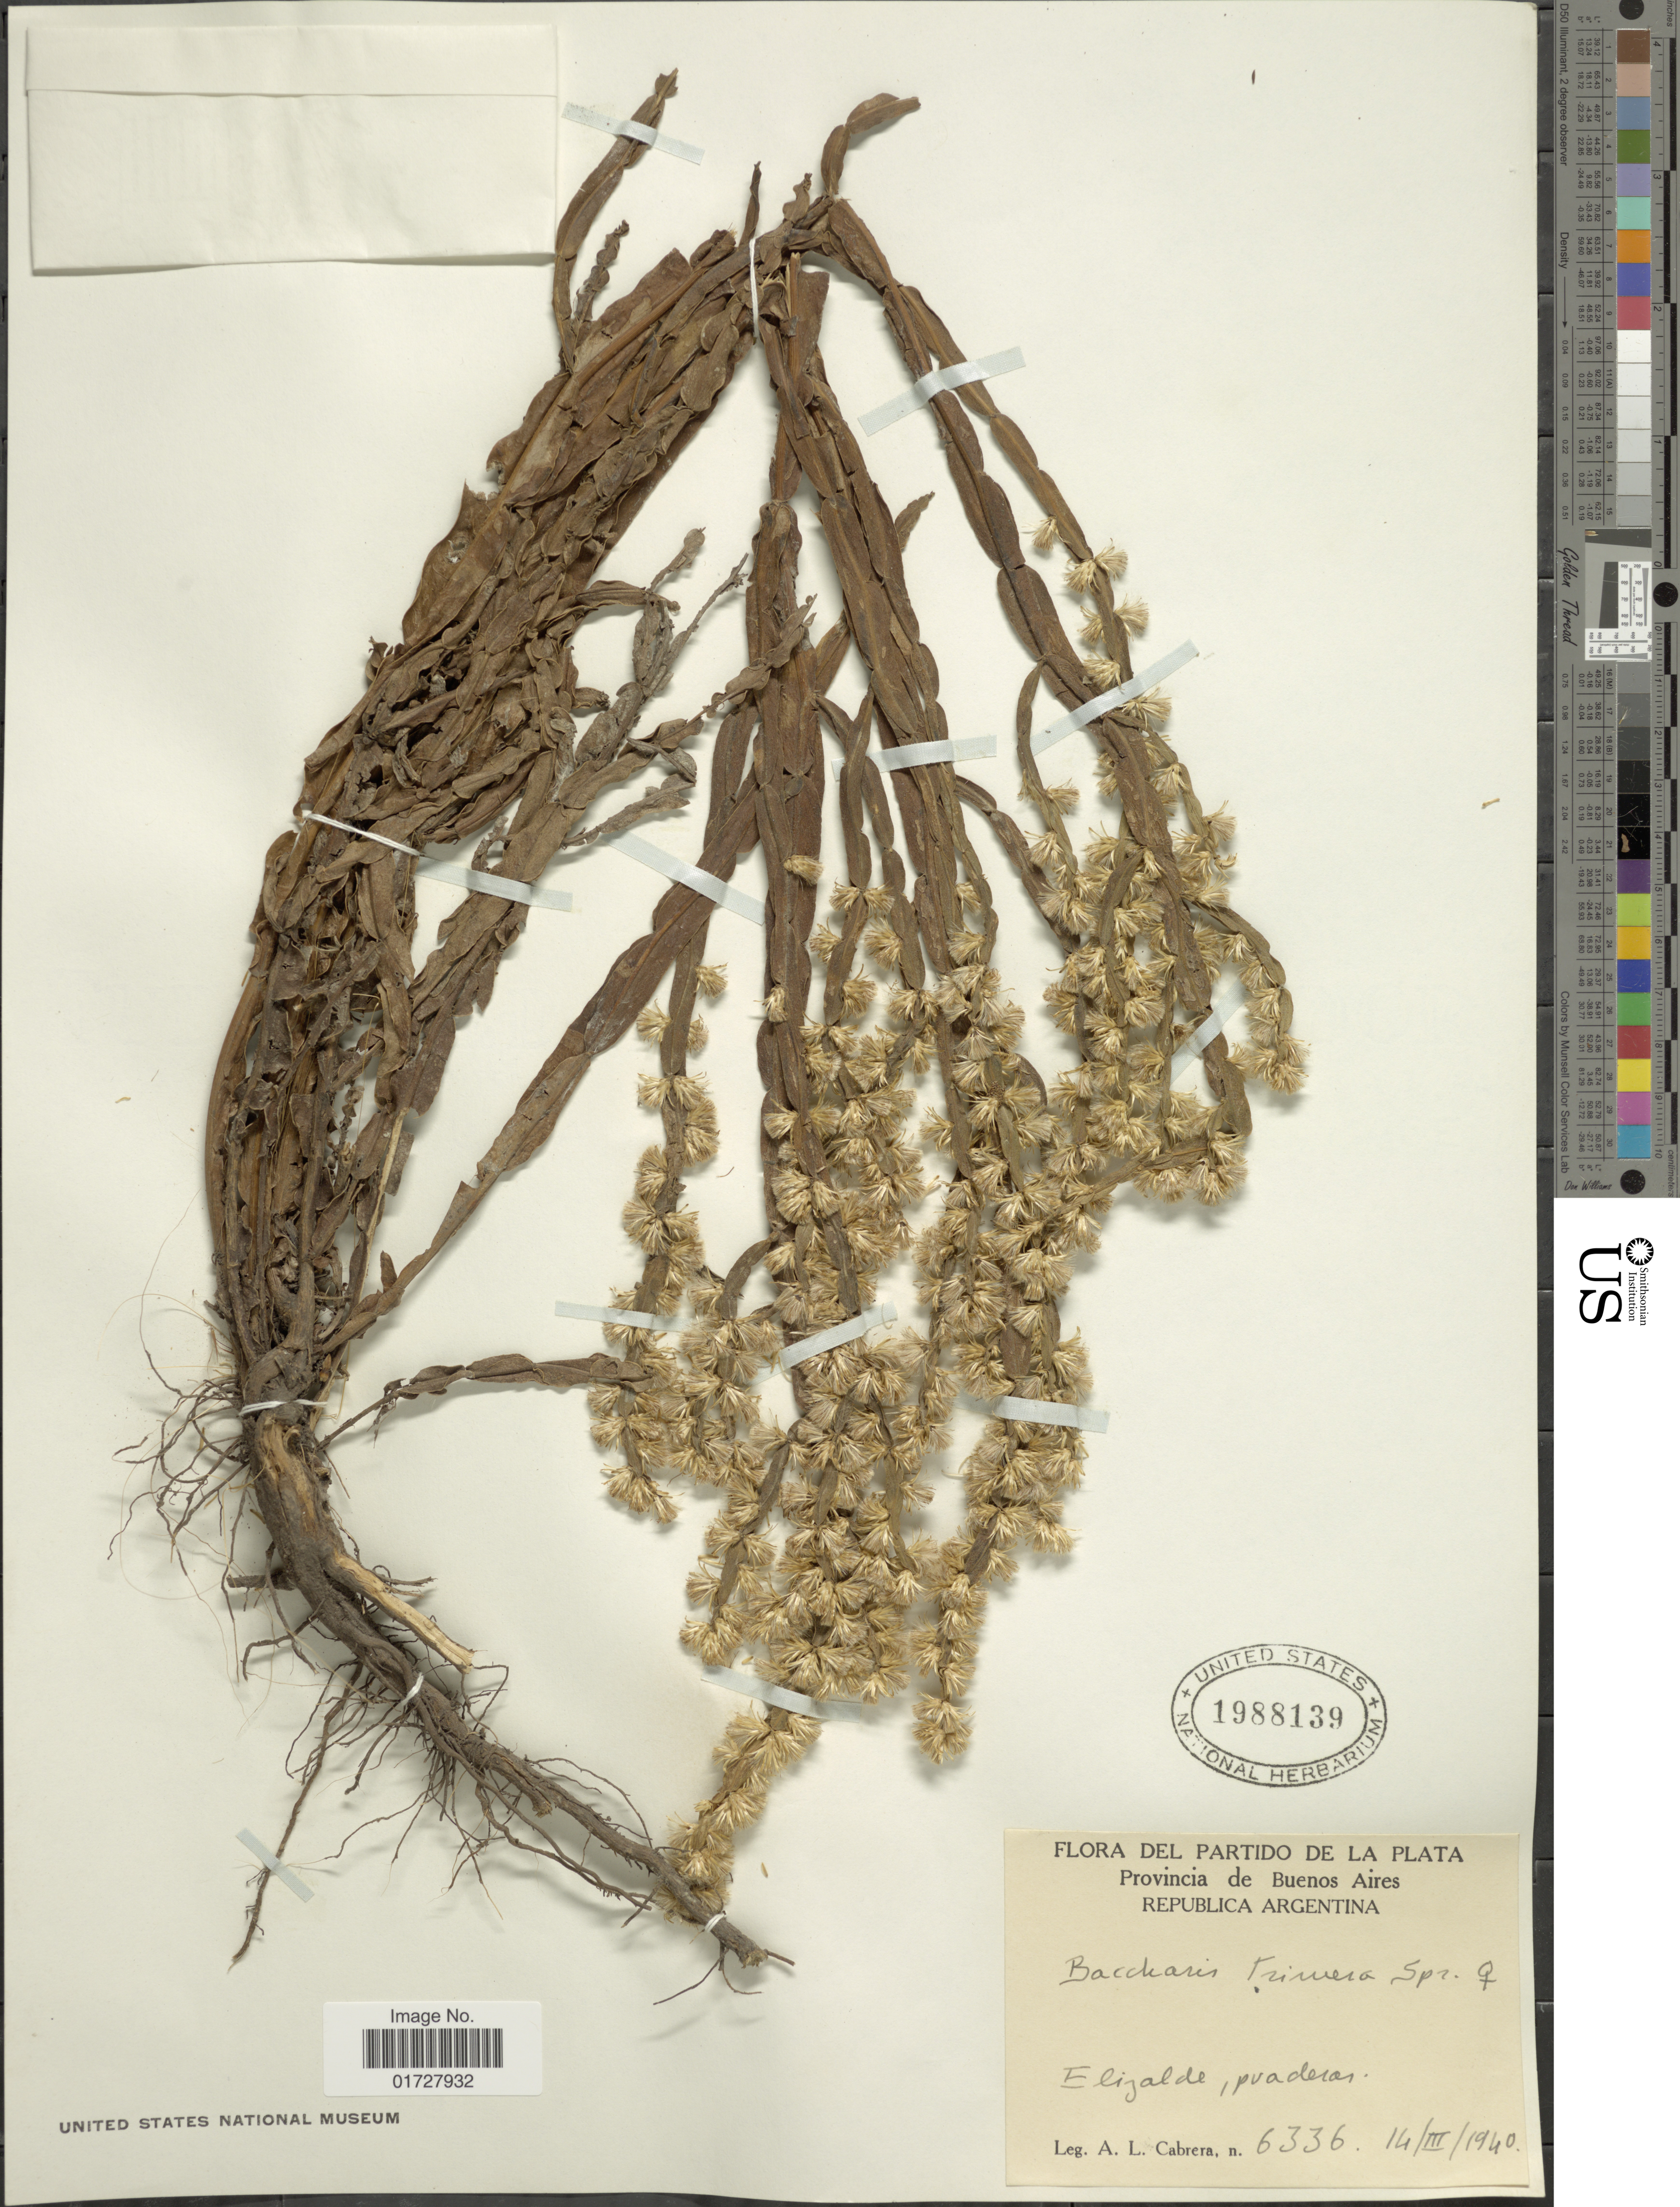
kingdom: Plantae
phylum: Tracheophyta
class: Magnoliopsida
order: Asterales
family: Asteraceae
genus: Baccharis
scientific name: Baccharis trimera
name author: (Less.) DC.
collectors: A. L. Cabrera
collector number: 6336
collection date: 1940-03-14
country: Argentina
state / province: Buenos Aires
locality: Republica Argentina, Elizalde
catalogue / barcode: US 1988139